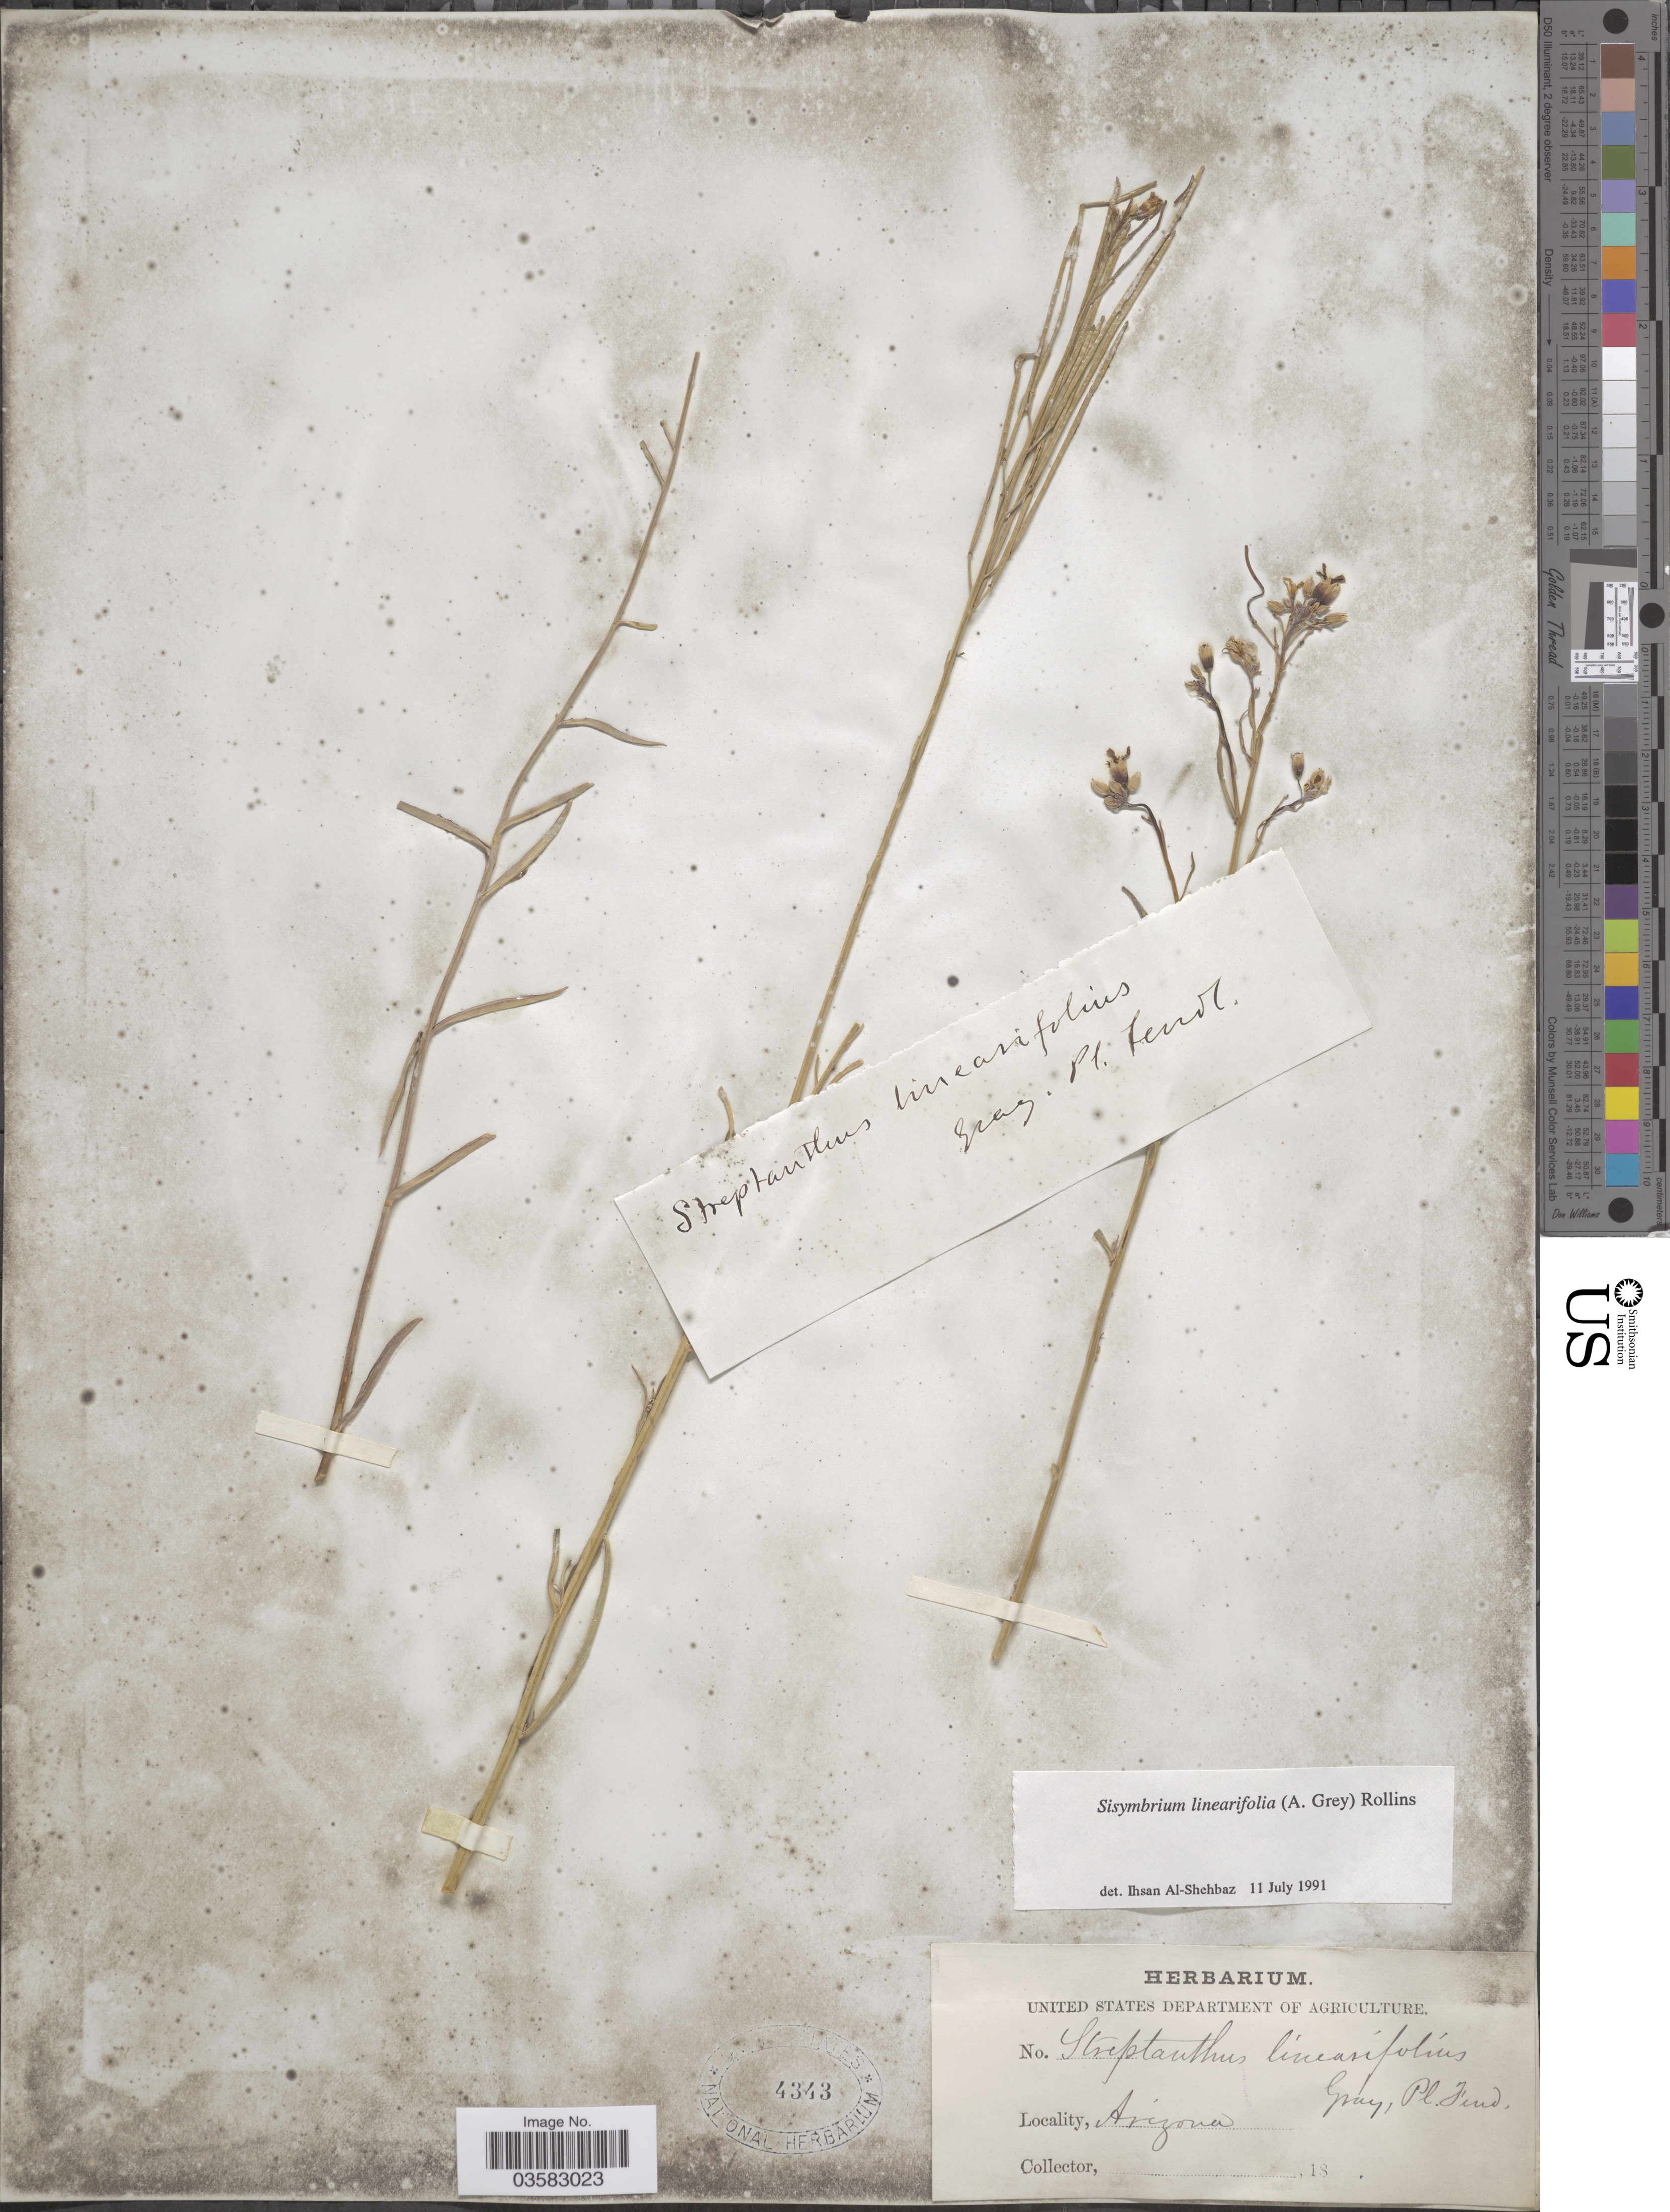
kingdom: Plantae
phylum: Tracheophyta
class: Magnoliopsida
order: Brassicales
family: Brassicaceae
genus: Sisymbrium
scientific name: Sisymbrium linearifolium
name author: (A. Gray) Payson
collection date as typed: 18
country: United States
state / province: Arizona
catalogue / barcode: US 4343